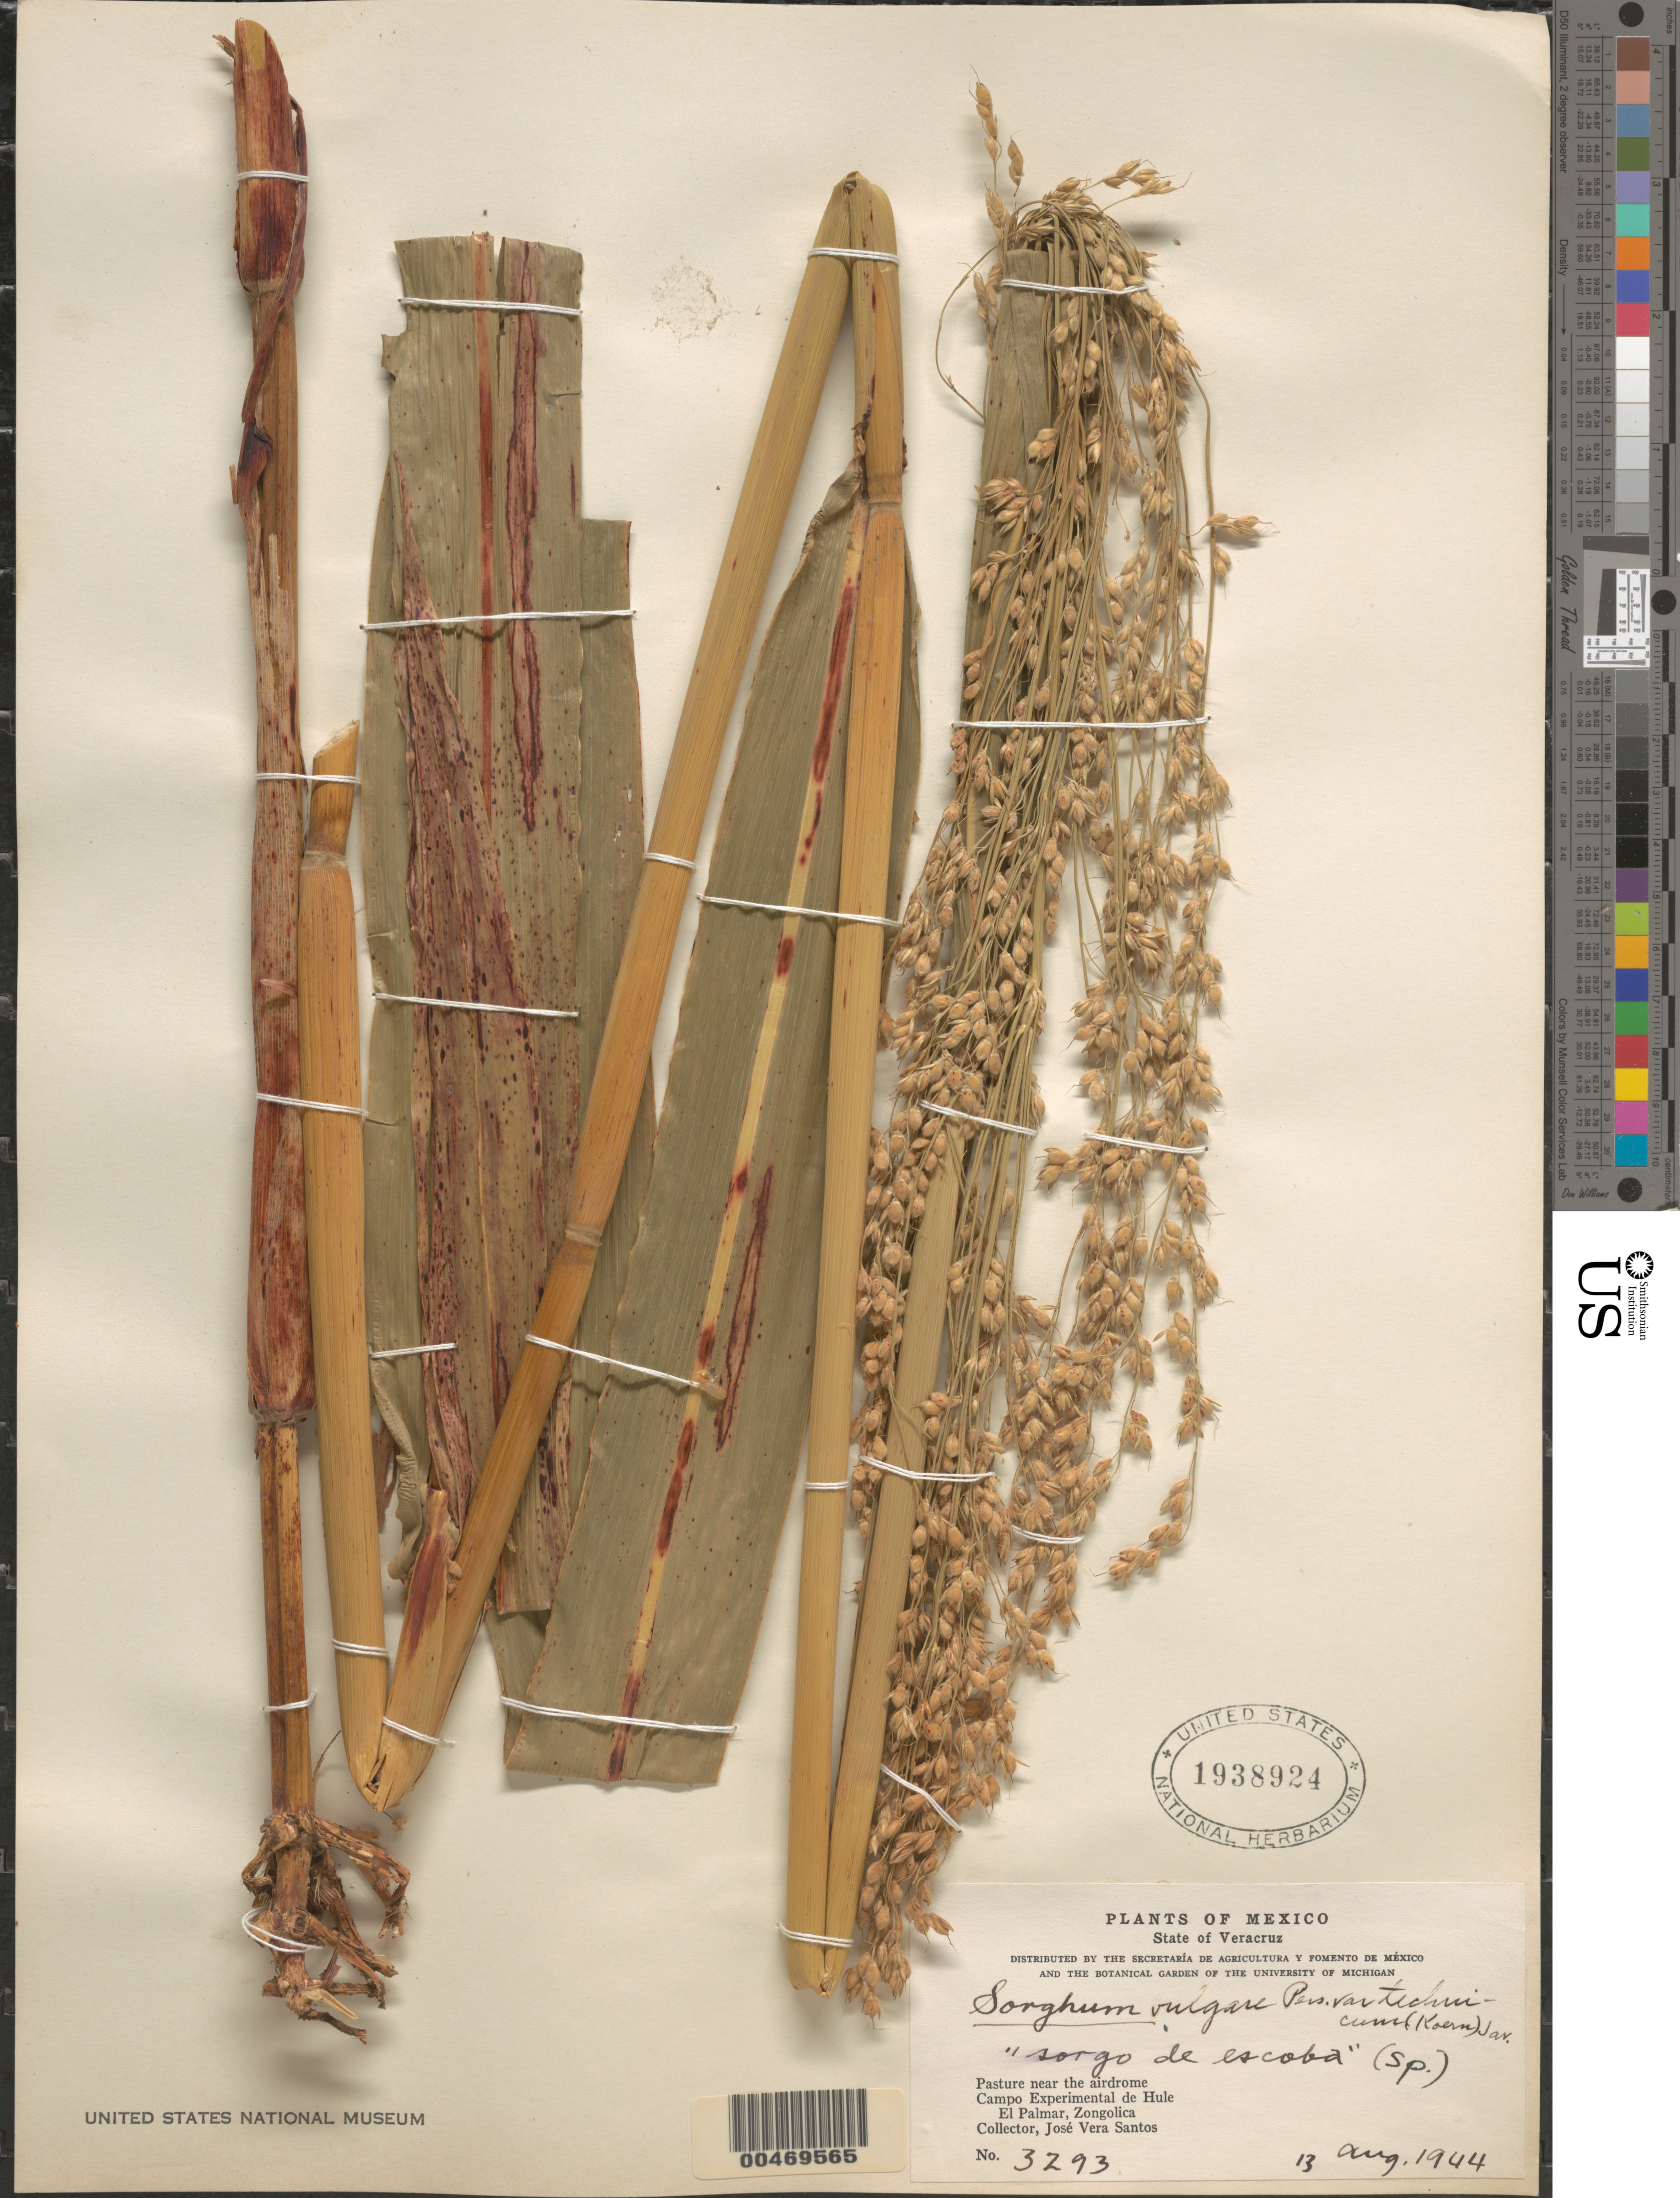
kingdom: Plantae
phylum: Tracheophyta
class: Liliopsida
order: Poales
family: Poaceae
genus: Sorghum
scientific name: Sorghum bicolor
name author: (L.) Moench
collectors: J. V. Santos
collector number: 3293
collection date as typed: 13 Aug 1944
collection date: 1944-08-13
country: Mexico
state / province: Veracruz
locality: Campo Experimental de Hule, El Palmar, Zongolica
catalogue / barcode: US 1938924